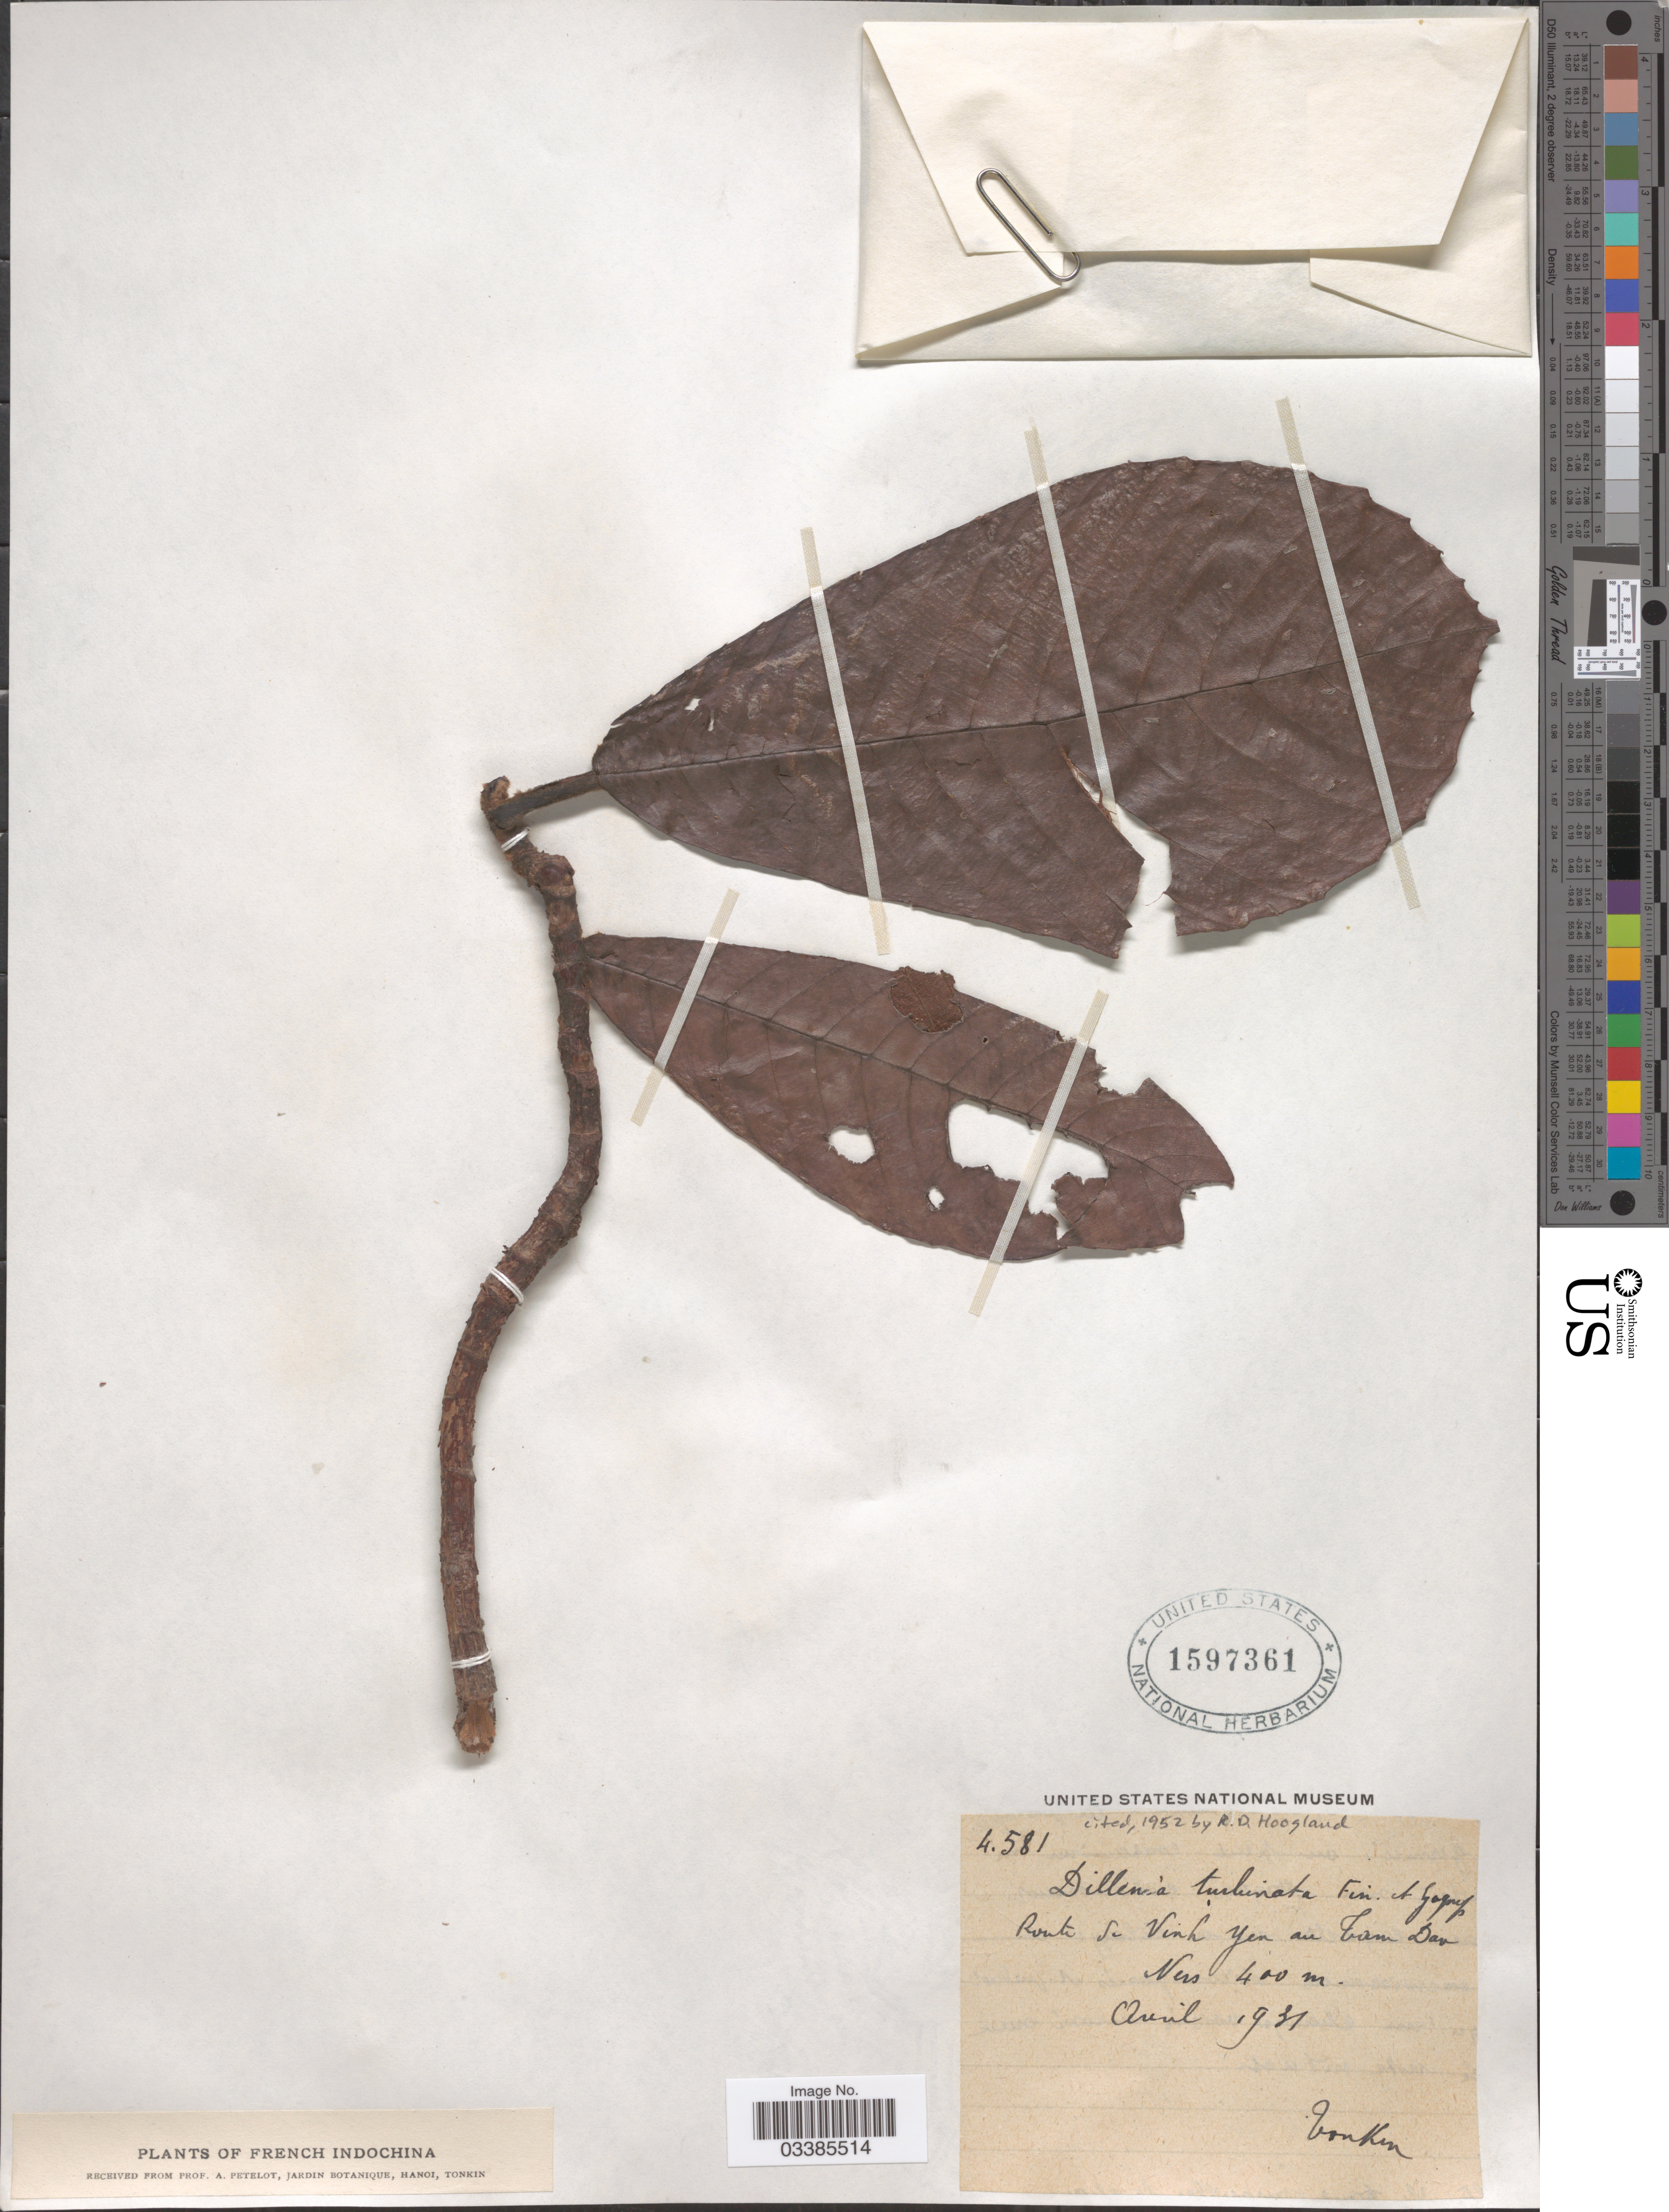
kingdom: Plantae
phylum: Tracheophyta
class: Magnoliopsida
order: Dilleniales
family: Dilleniaceae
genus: Dillenia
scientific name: Dillenia turbinata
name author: Finet & Gagnep.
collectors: A. Petelot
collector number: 4581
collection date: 1931-04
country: Vietnam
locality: French Indochina. Route de Vinh Yen au Tam Dao.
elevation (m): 400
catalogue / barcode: US 1597361